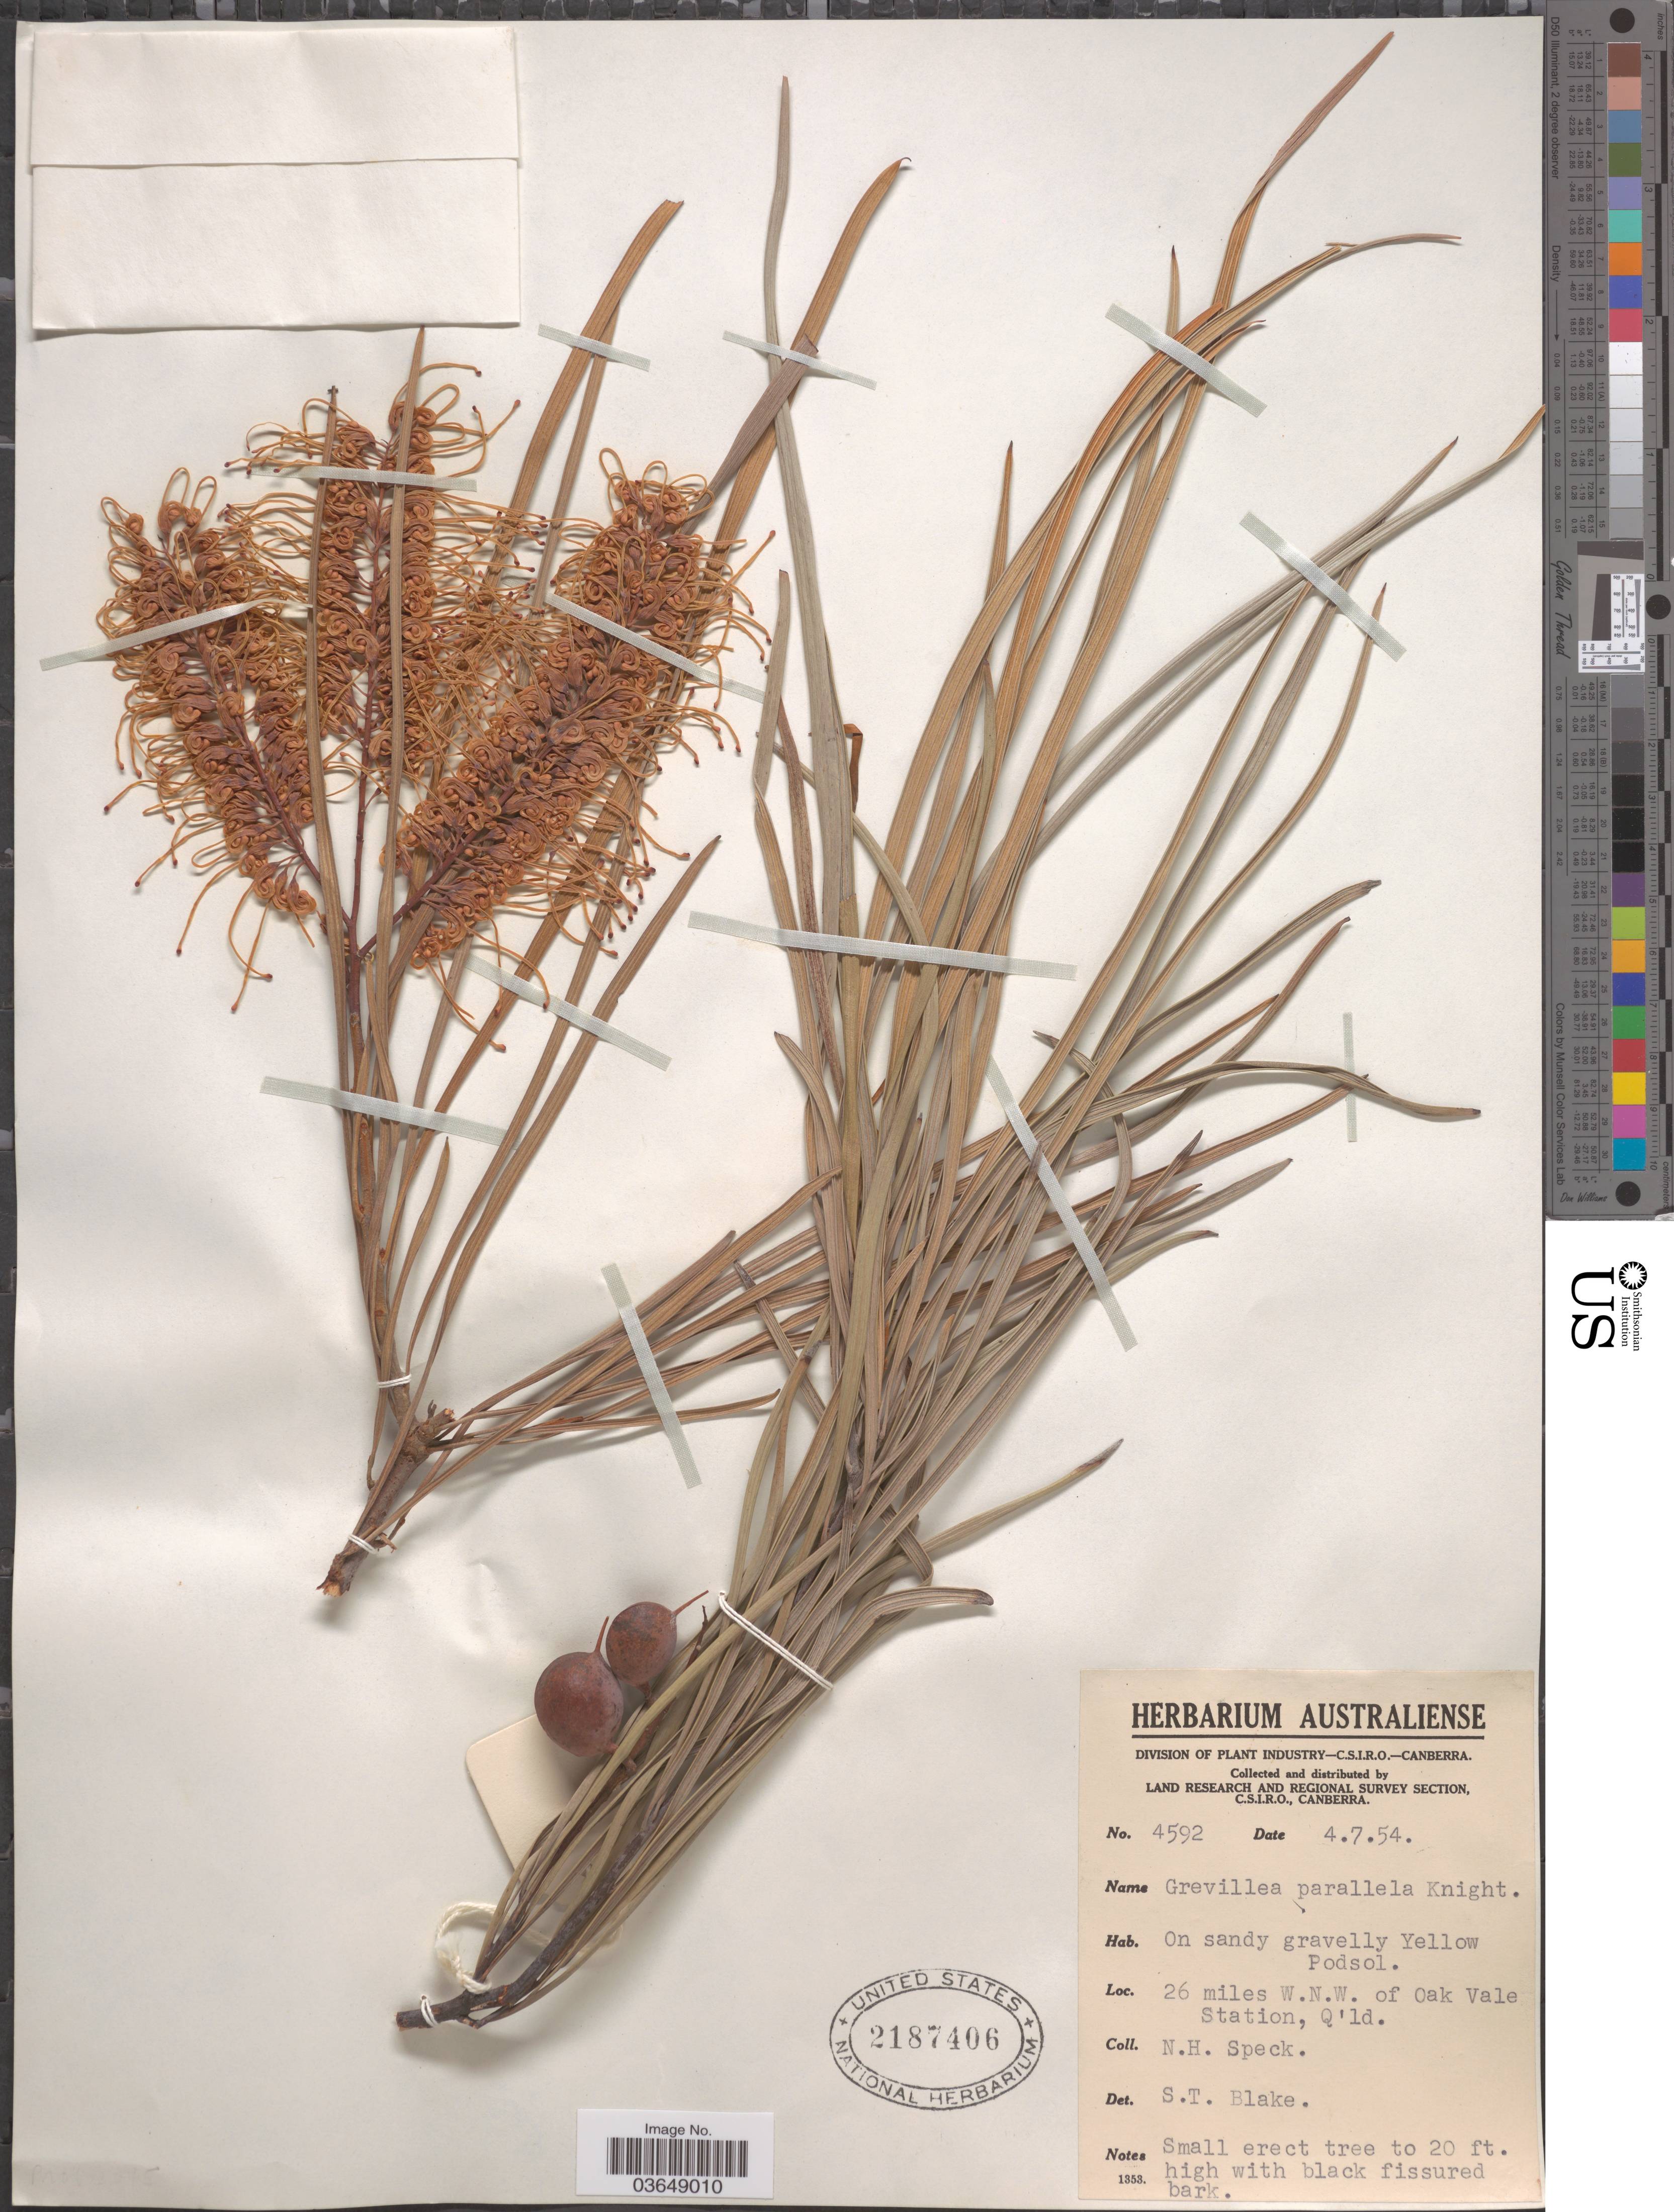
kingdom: Plantae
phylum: Tracheophyta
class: Magnoliopsida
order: Proteales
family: Proteaceae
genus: Grevillea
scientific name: Grevillea parallela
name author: Knight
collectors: N. Speck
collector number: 4592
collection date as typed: Transcribed d/m/y: 4/7/54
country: Australia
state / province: Queensland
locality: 26 miles W.N.W. of Oak Vale Station.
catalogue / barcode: US 2187406